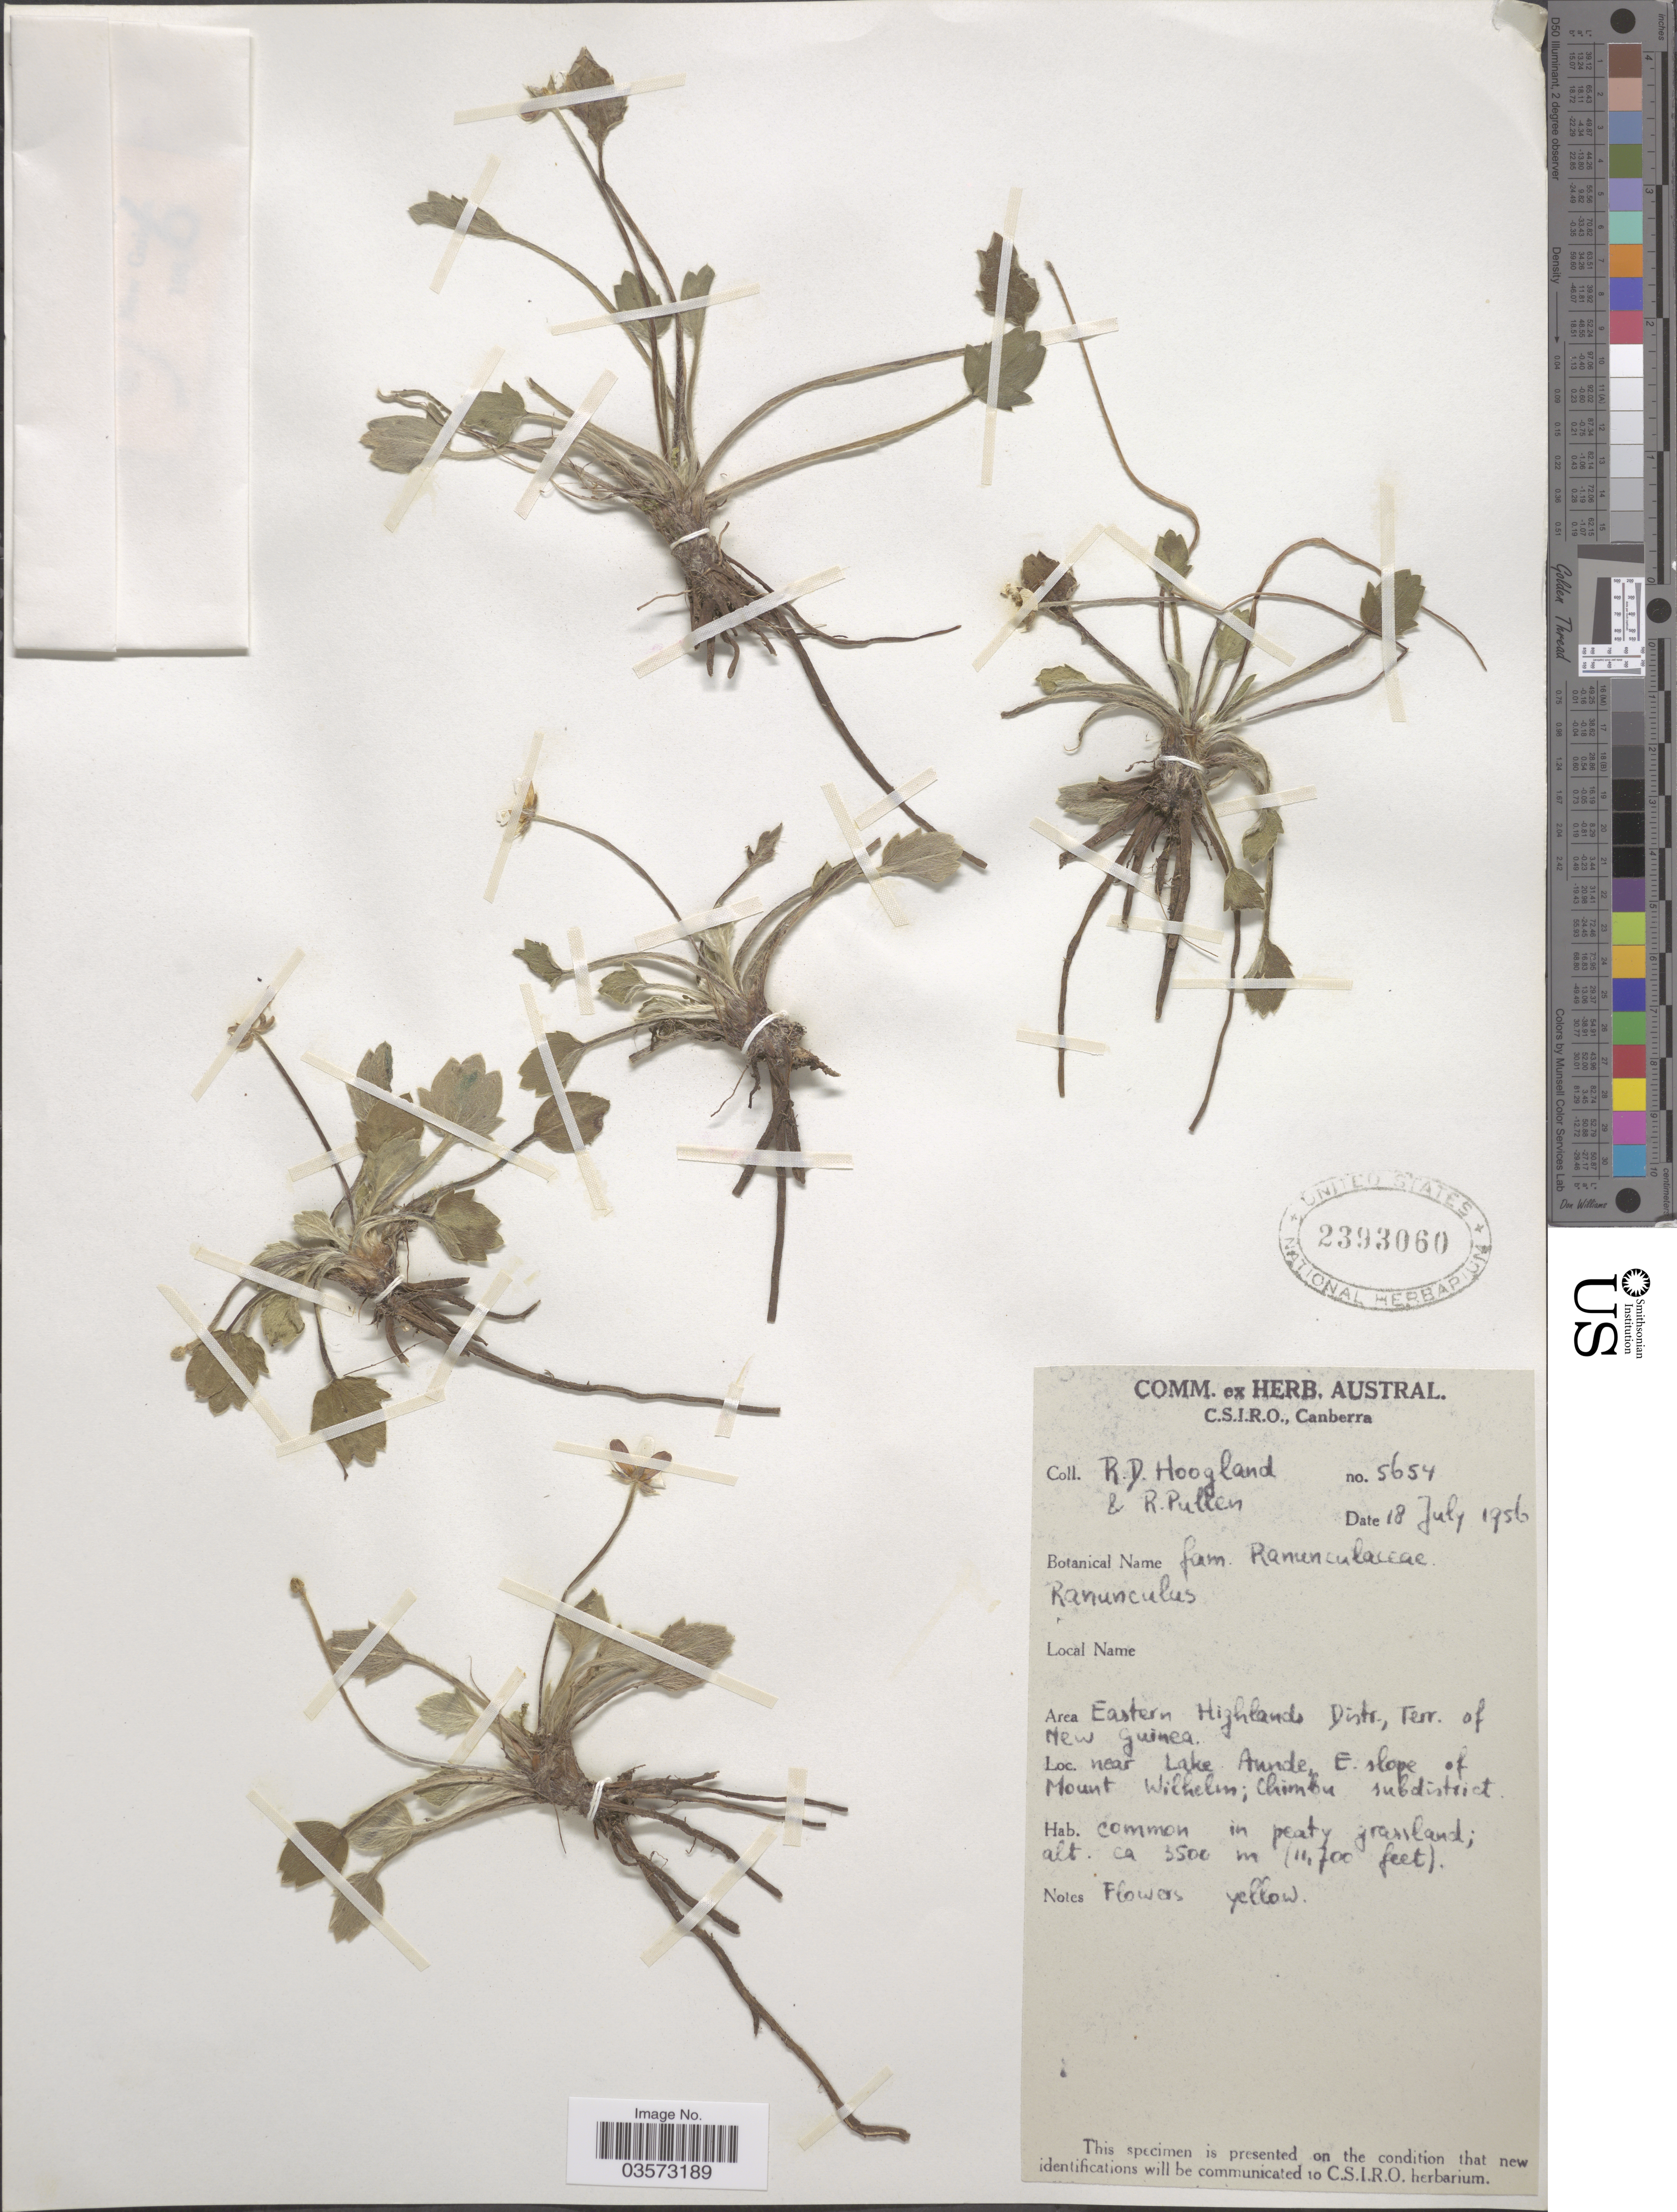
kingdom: Plantae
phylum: Tracheophyta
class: Magnoliopsida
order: Ranunculales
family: Ranunculaceae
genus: Ranunculus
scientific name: Ranunculus sp.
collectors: R. D. Hoogland & R. Pullen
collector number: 5654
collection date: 1956-07-18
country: Papua New Guinea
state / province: Chimbu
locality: Area Eastern Highlands Distr., Terr. of New Guinea. Near Lake Aunde, E. slope of Mount Wilhelm; Chimbu subdistrict.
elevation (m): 3500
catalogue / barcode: US 2393060